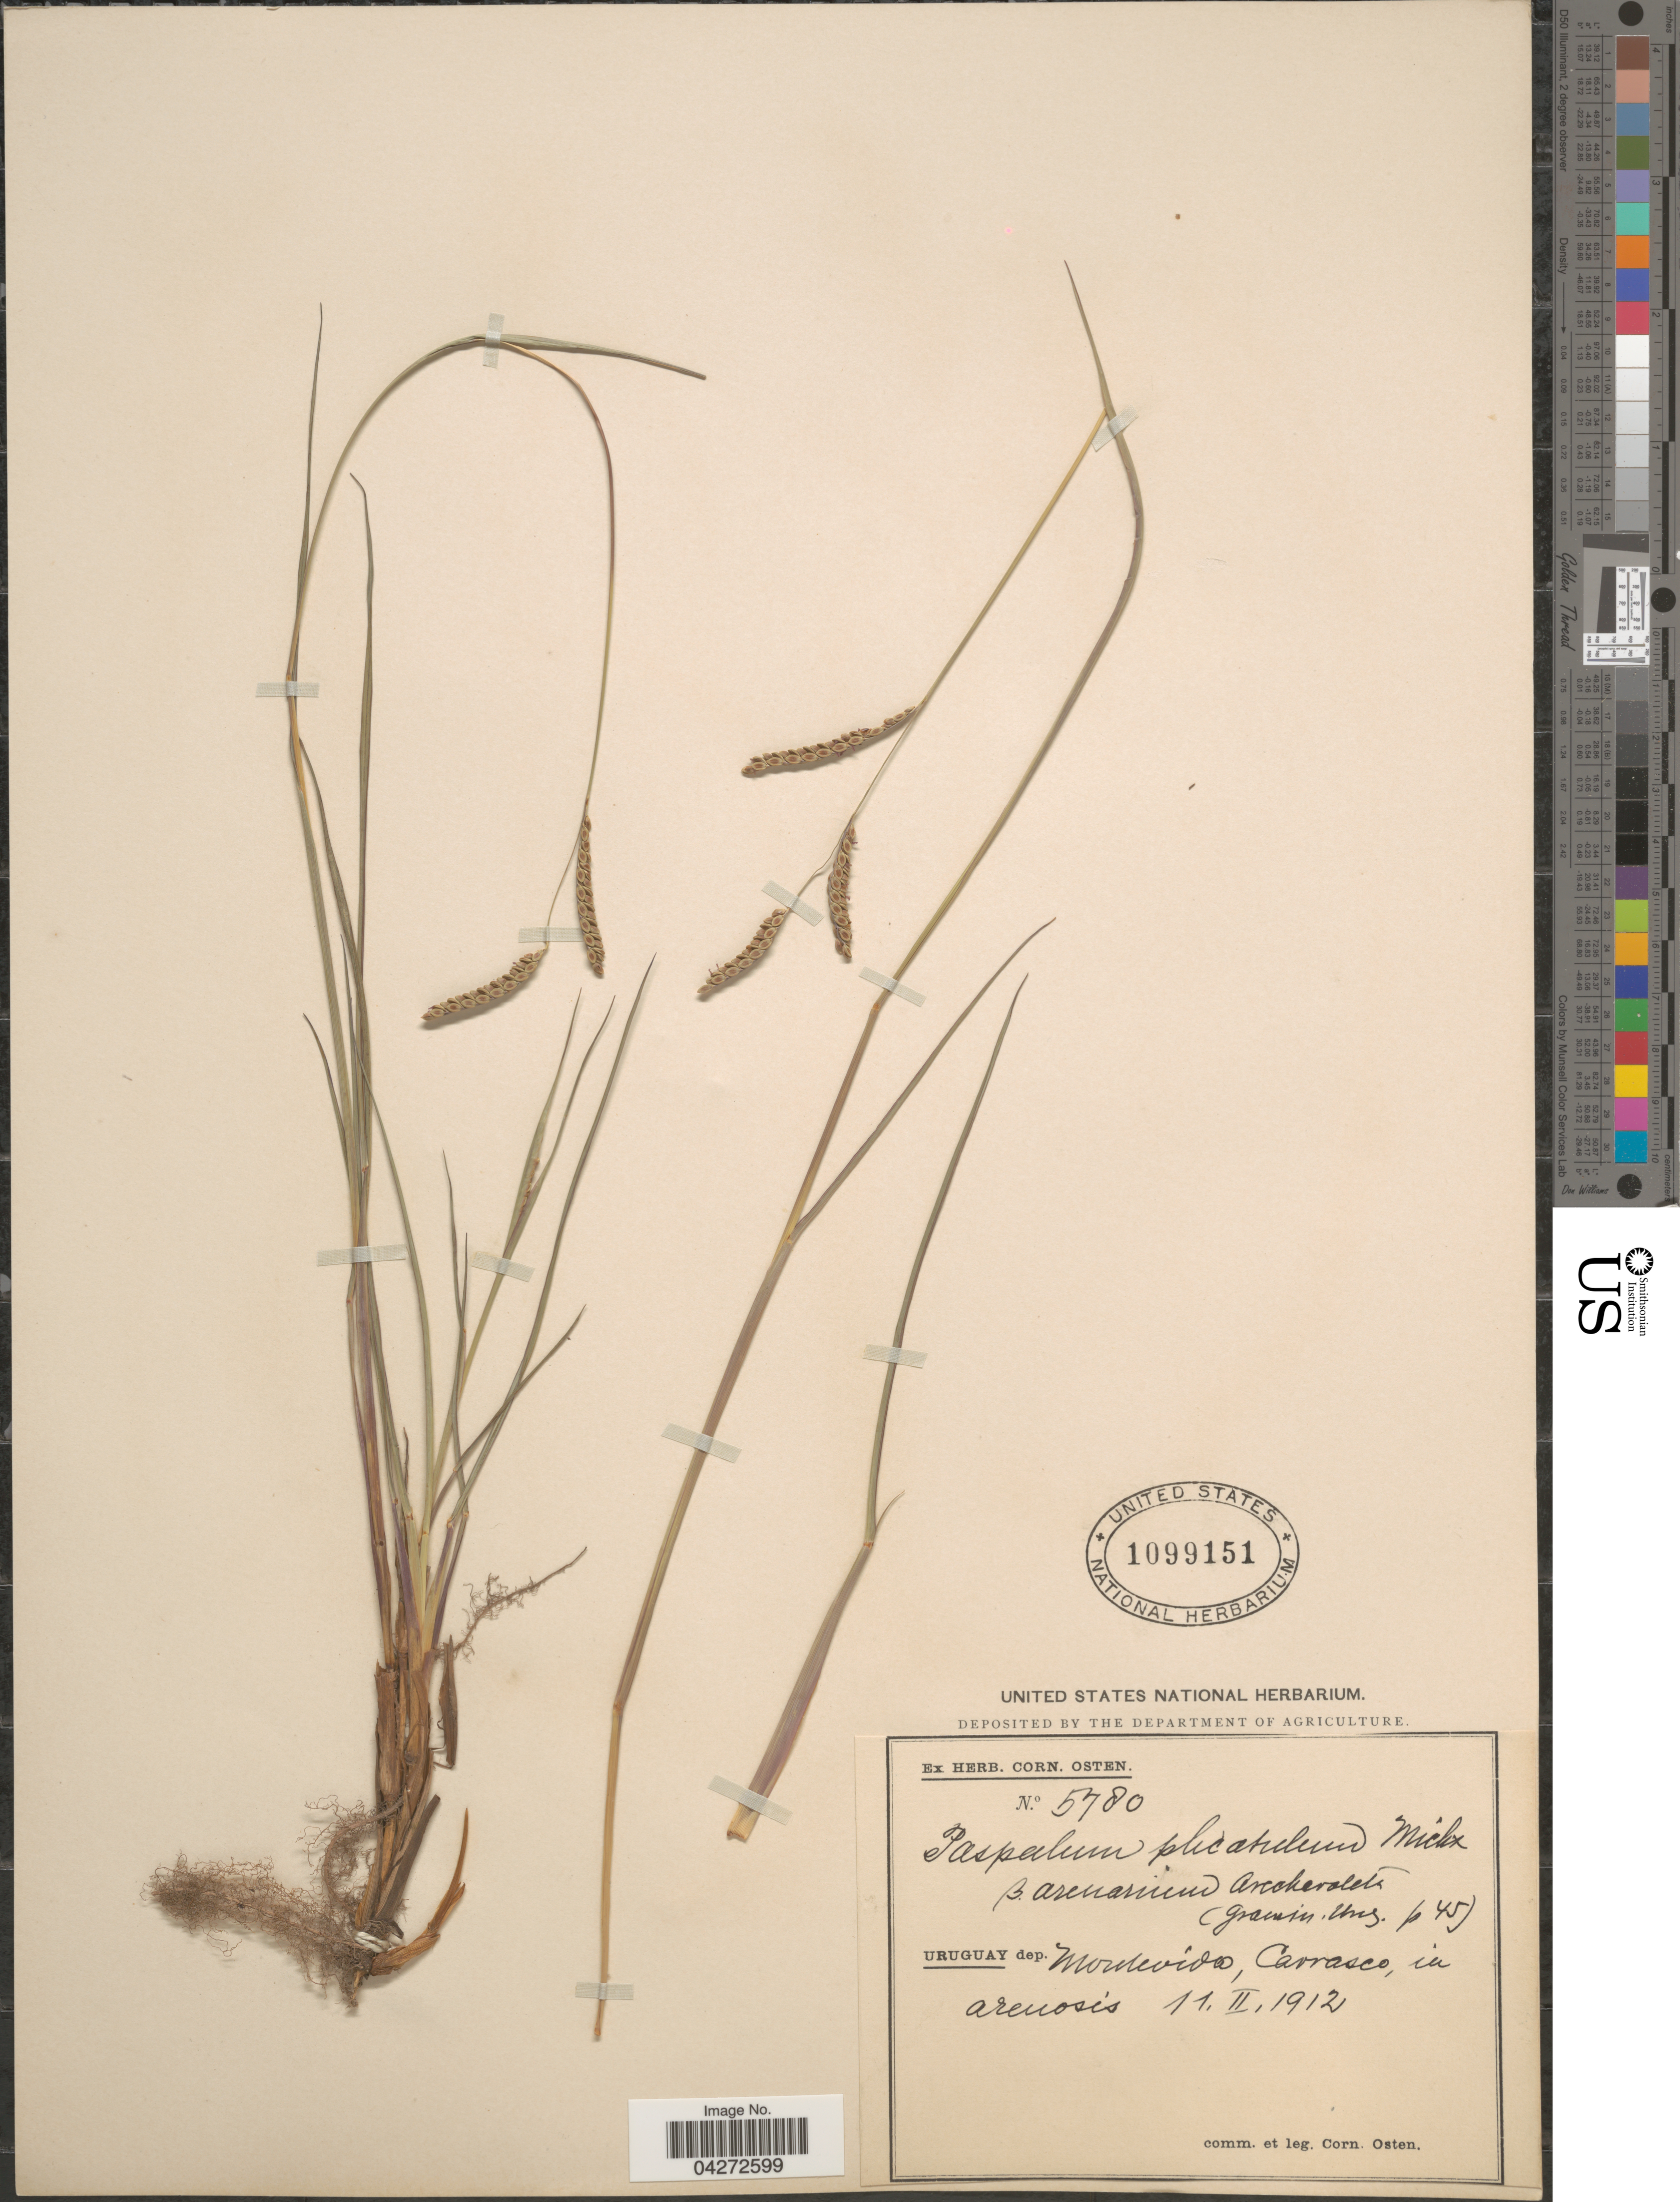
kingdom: Plantae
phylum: Tracheophyta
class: Liliopsida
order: Poales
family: Poaceae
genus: Paspalum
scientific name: Paspalum nicorae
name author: Parodi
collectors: C. Osten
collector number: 5780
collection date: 1912-02-11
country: Uruguay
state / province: Montevideo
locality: Dep. Montevideo, Carrasco, in arenosis.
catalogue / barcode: US 1099151